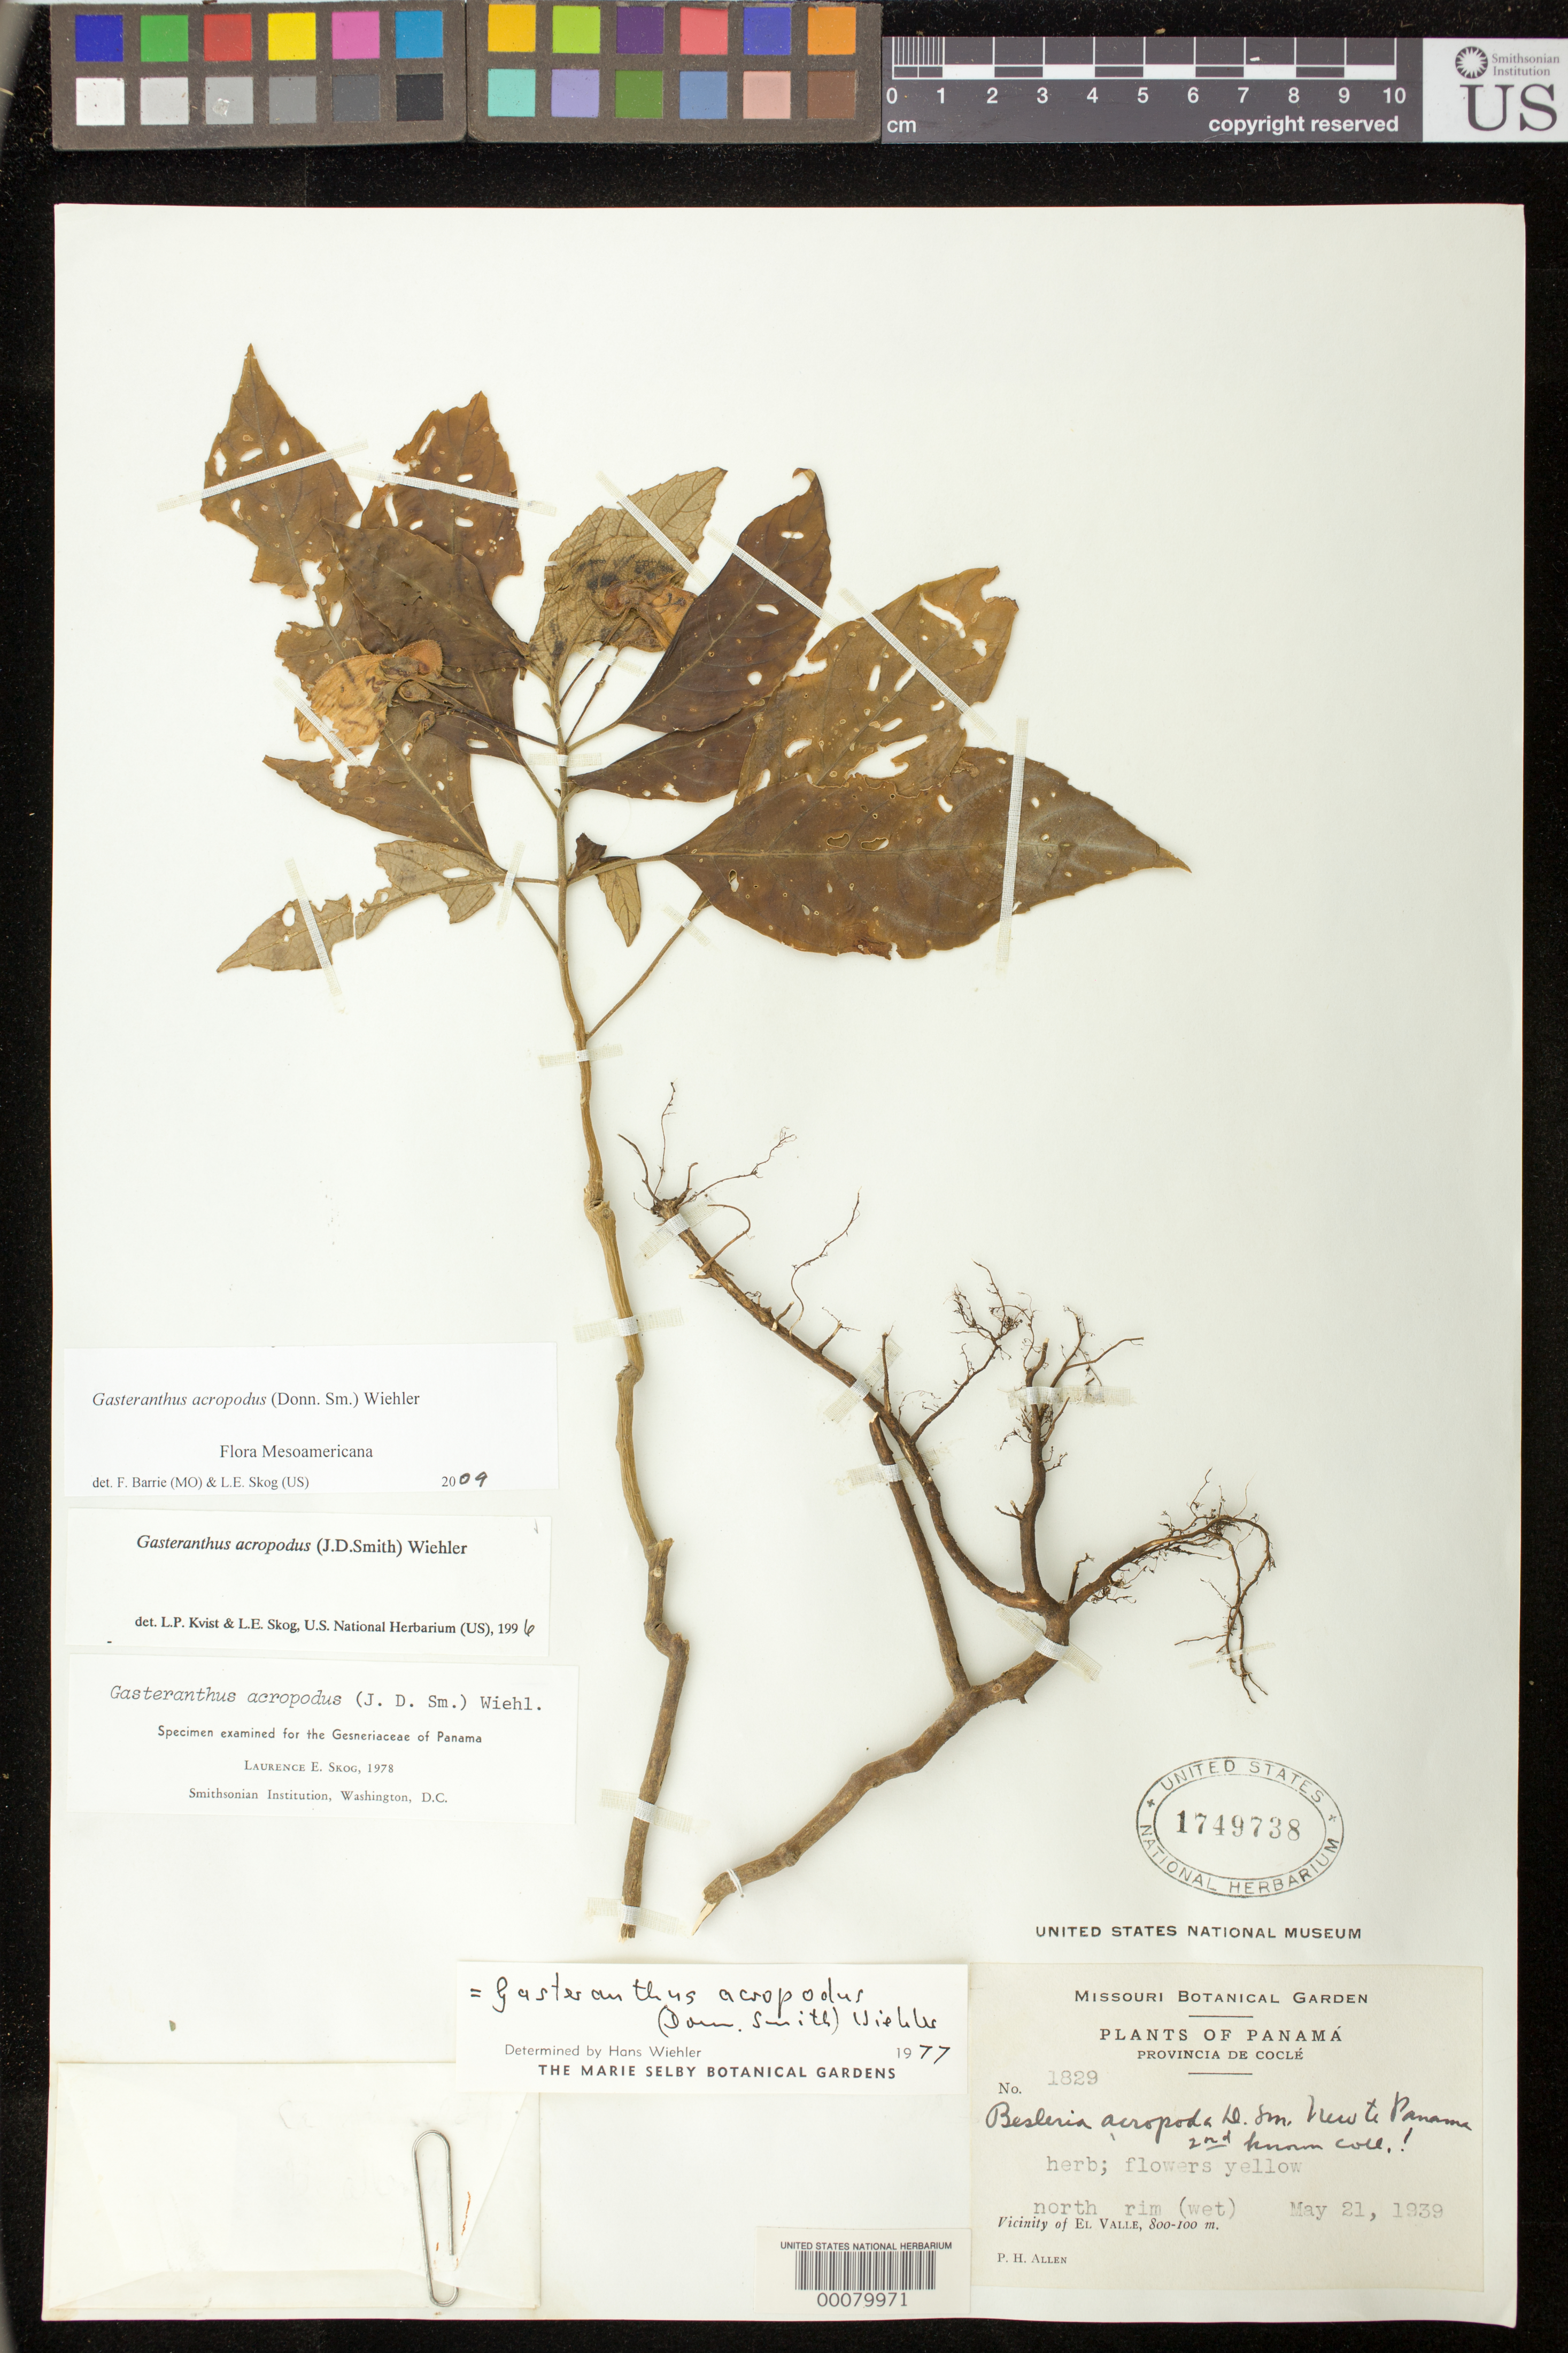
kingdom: Plantae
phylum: Tracheophyta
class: Magnoliopsida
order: Lamiales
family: Gesneriaceae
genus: Gasteranthus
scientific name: Gasteranthus acropodus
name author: (Donn. Sm.) Wiehler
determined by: Skog, Laurence E.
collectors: P. H. Allen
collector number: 1829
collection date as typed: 21 May 1939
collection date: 1939-05-21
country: Panama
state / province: Coclé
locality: Vicinity of El Valle de Anton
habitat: North rim (wet)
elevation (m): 100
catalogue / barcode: US 1749738